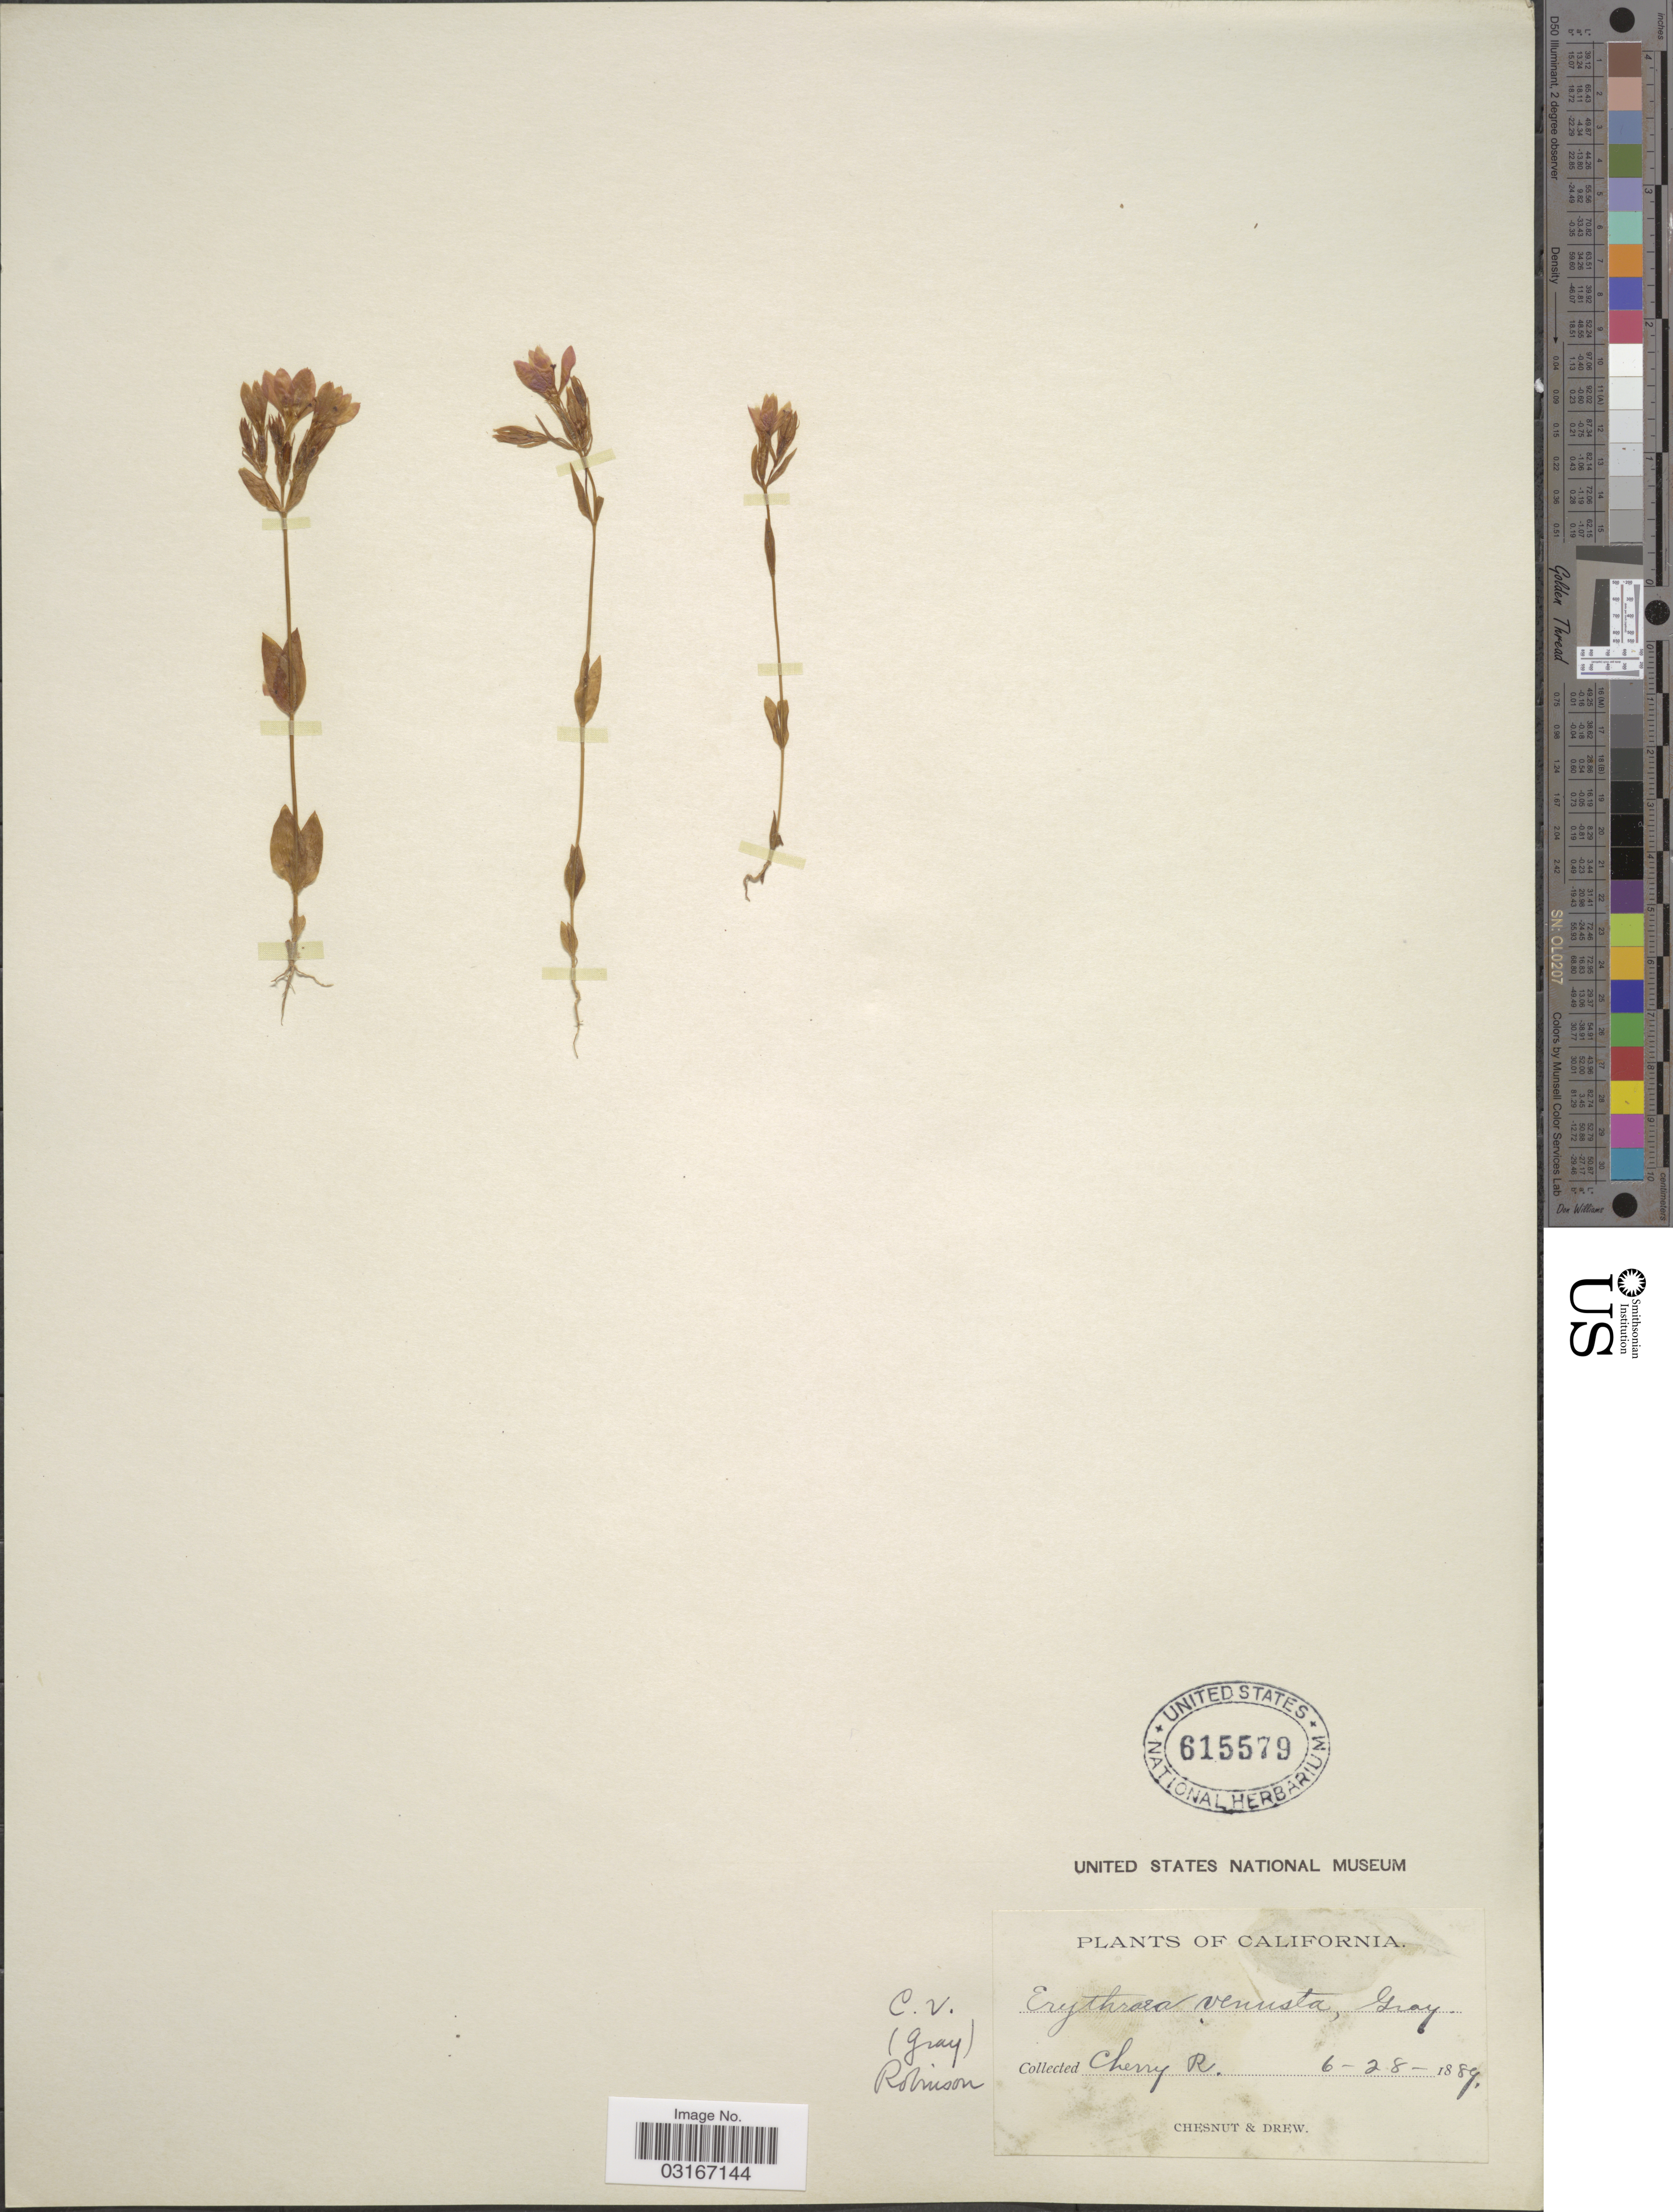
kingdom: Plantae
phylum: Tracheophyta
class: Magnoliopsida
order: Gentianales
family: Gentianaceae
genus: Centaurium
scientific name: Centaurium venustum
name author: (A. Gray) B.L. Rob.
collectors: Chesnut & Drew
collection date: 1889-06-28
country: United States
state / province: California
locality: Cherry R.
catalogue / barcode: US 615579